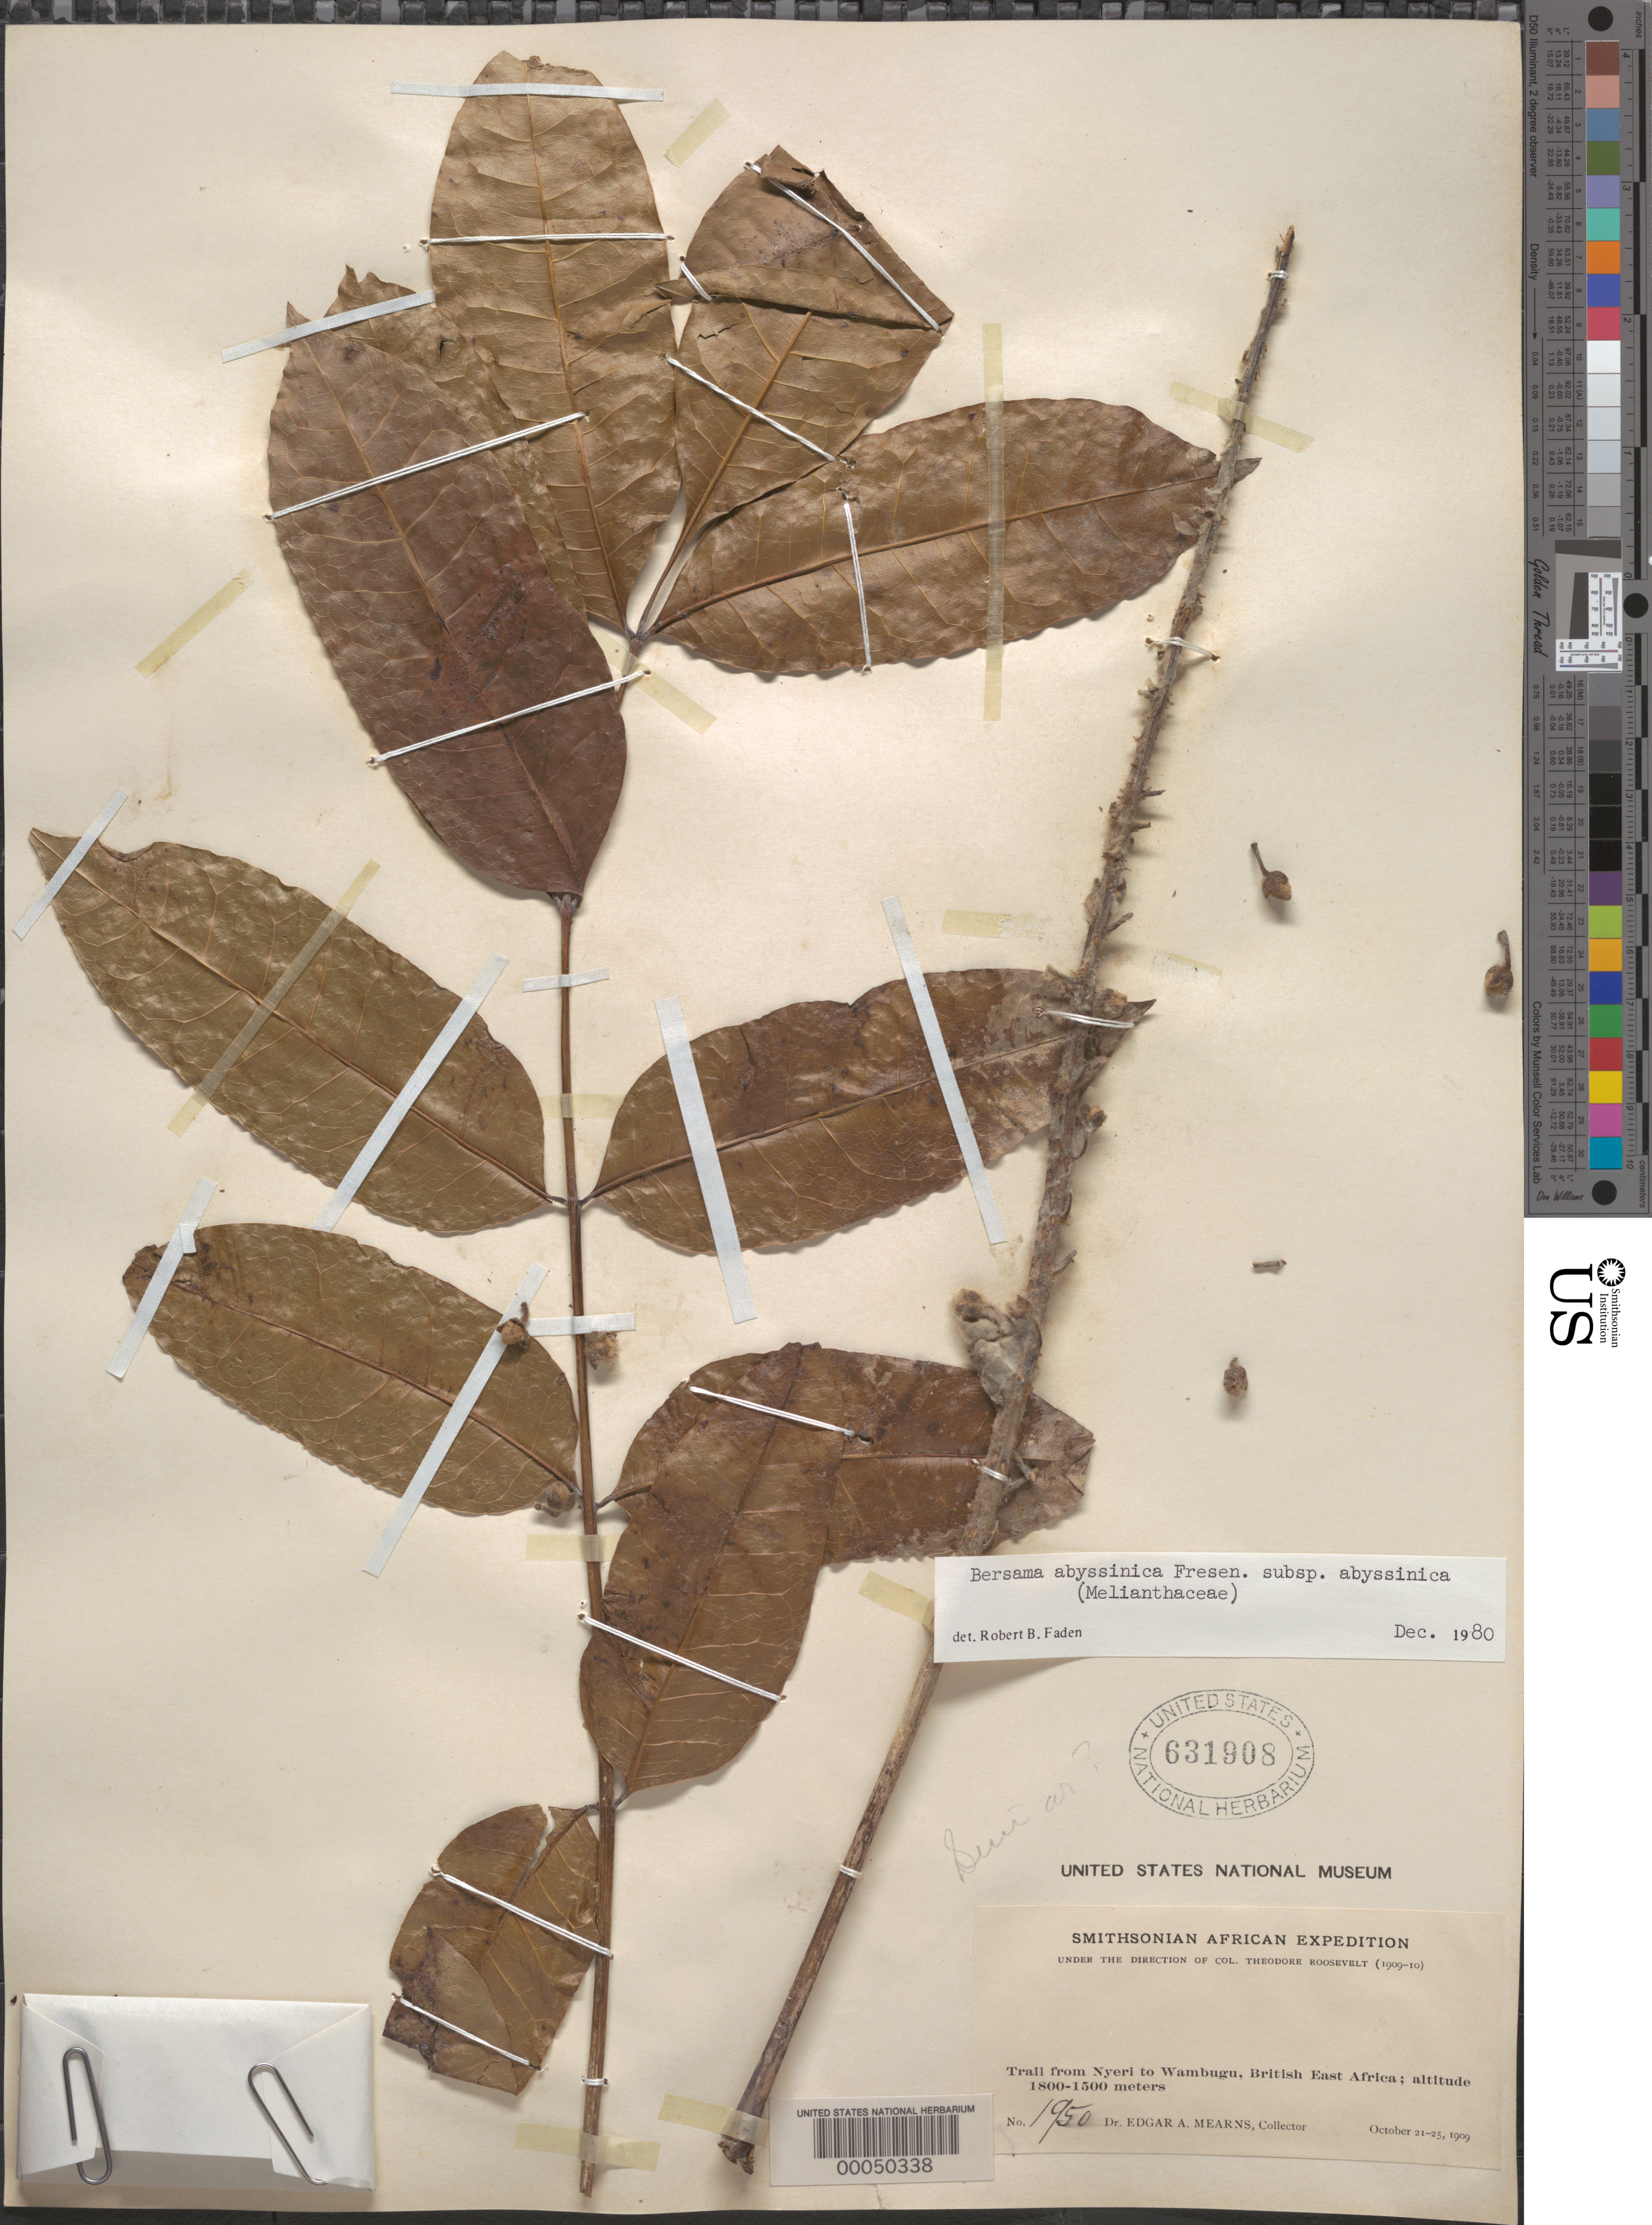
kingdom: Plantae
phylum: Tracheophyta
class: Magnoliopsida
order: Geraniales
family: Melianthaceae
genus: Bersama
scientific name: Bersama abyssinica subsp. abyssinica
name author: Fresen.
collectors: E. A. Mearns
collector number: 1950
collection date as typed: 21 Oct 1909 to 25 Oct 1909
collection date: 1909-10-21/1909-10-25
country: Kenya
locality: Trail from nyeri to wambugu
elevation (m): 1800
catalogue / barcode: US 631908